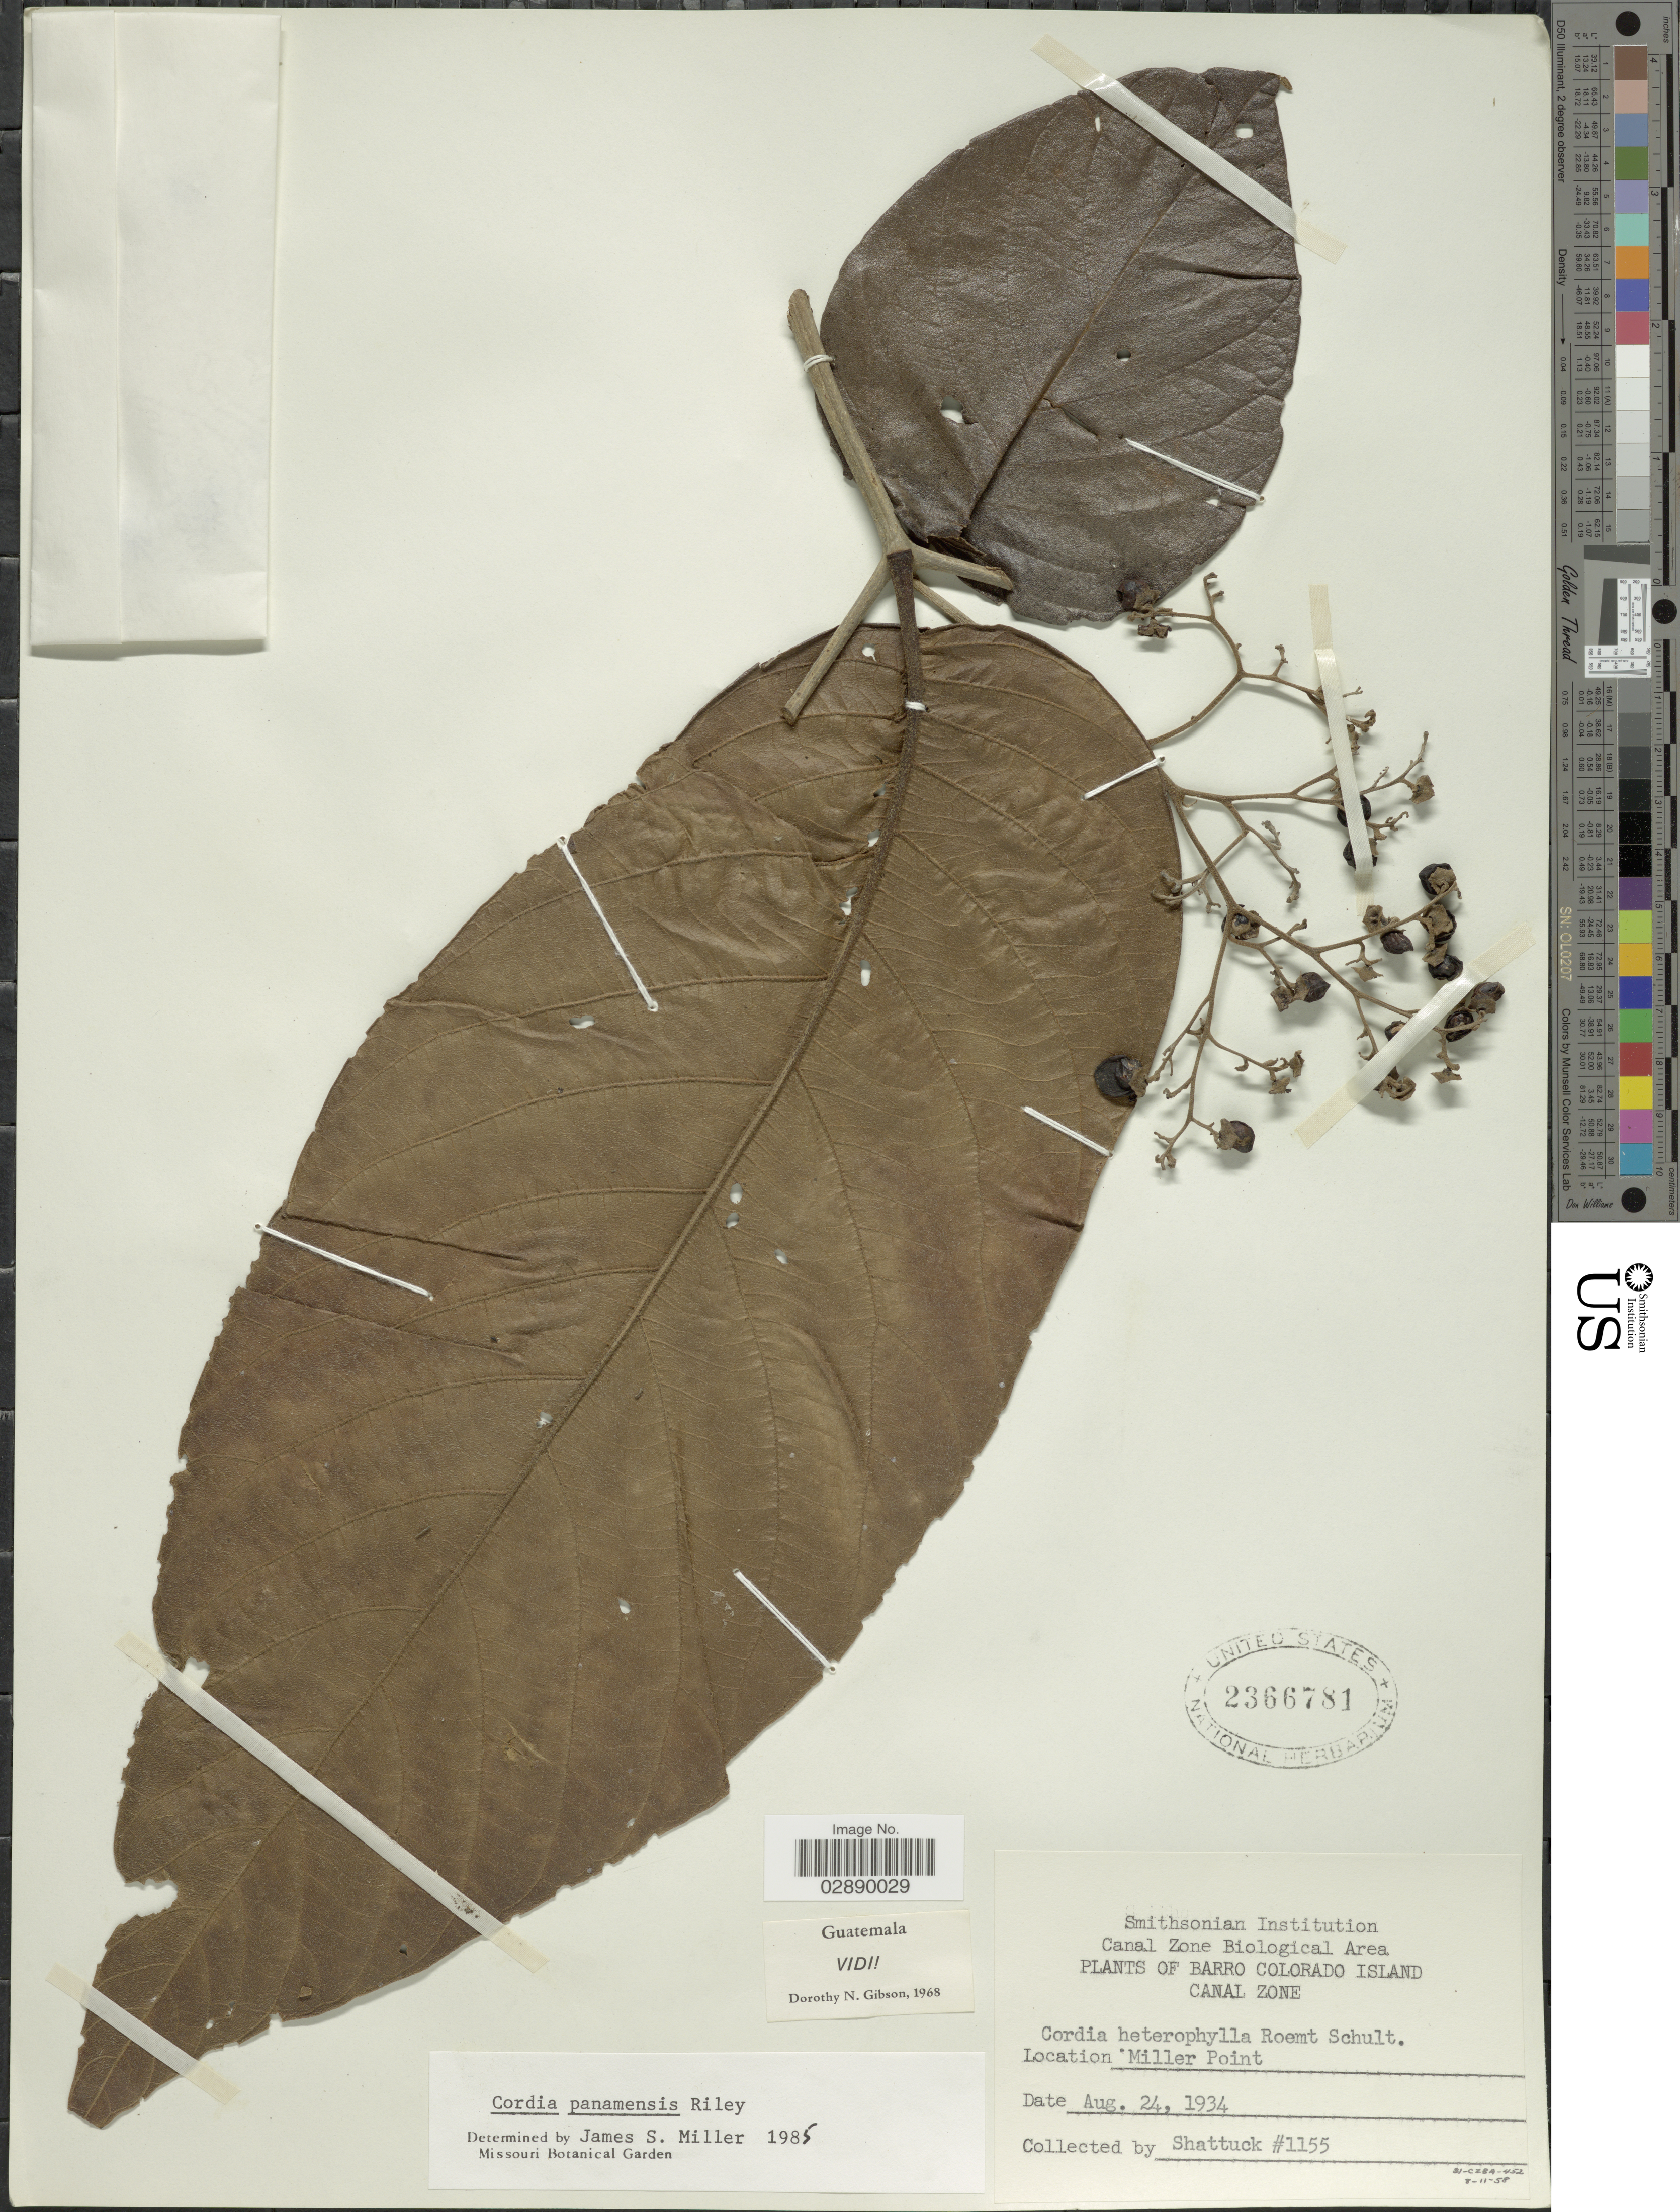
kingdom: Plantae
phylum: Tracheophyta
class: Magnoliopsida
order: Boraginales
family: Cordiaceae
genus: Cordia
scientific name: Cordia panamensis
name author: L. Riley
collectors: Shattuck, --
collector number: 1155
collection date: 1934-08-24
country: Panama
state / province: Panamá Oeste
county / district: Canal Zone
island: Barro Colorado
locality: Barro Colorado Island, Canal Zone. Miller Point.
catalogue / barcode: US 2366781